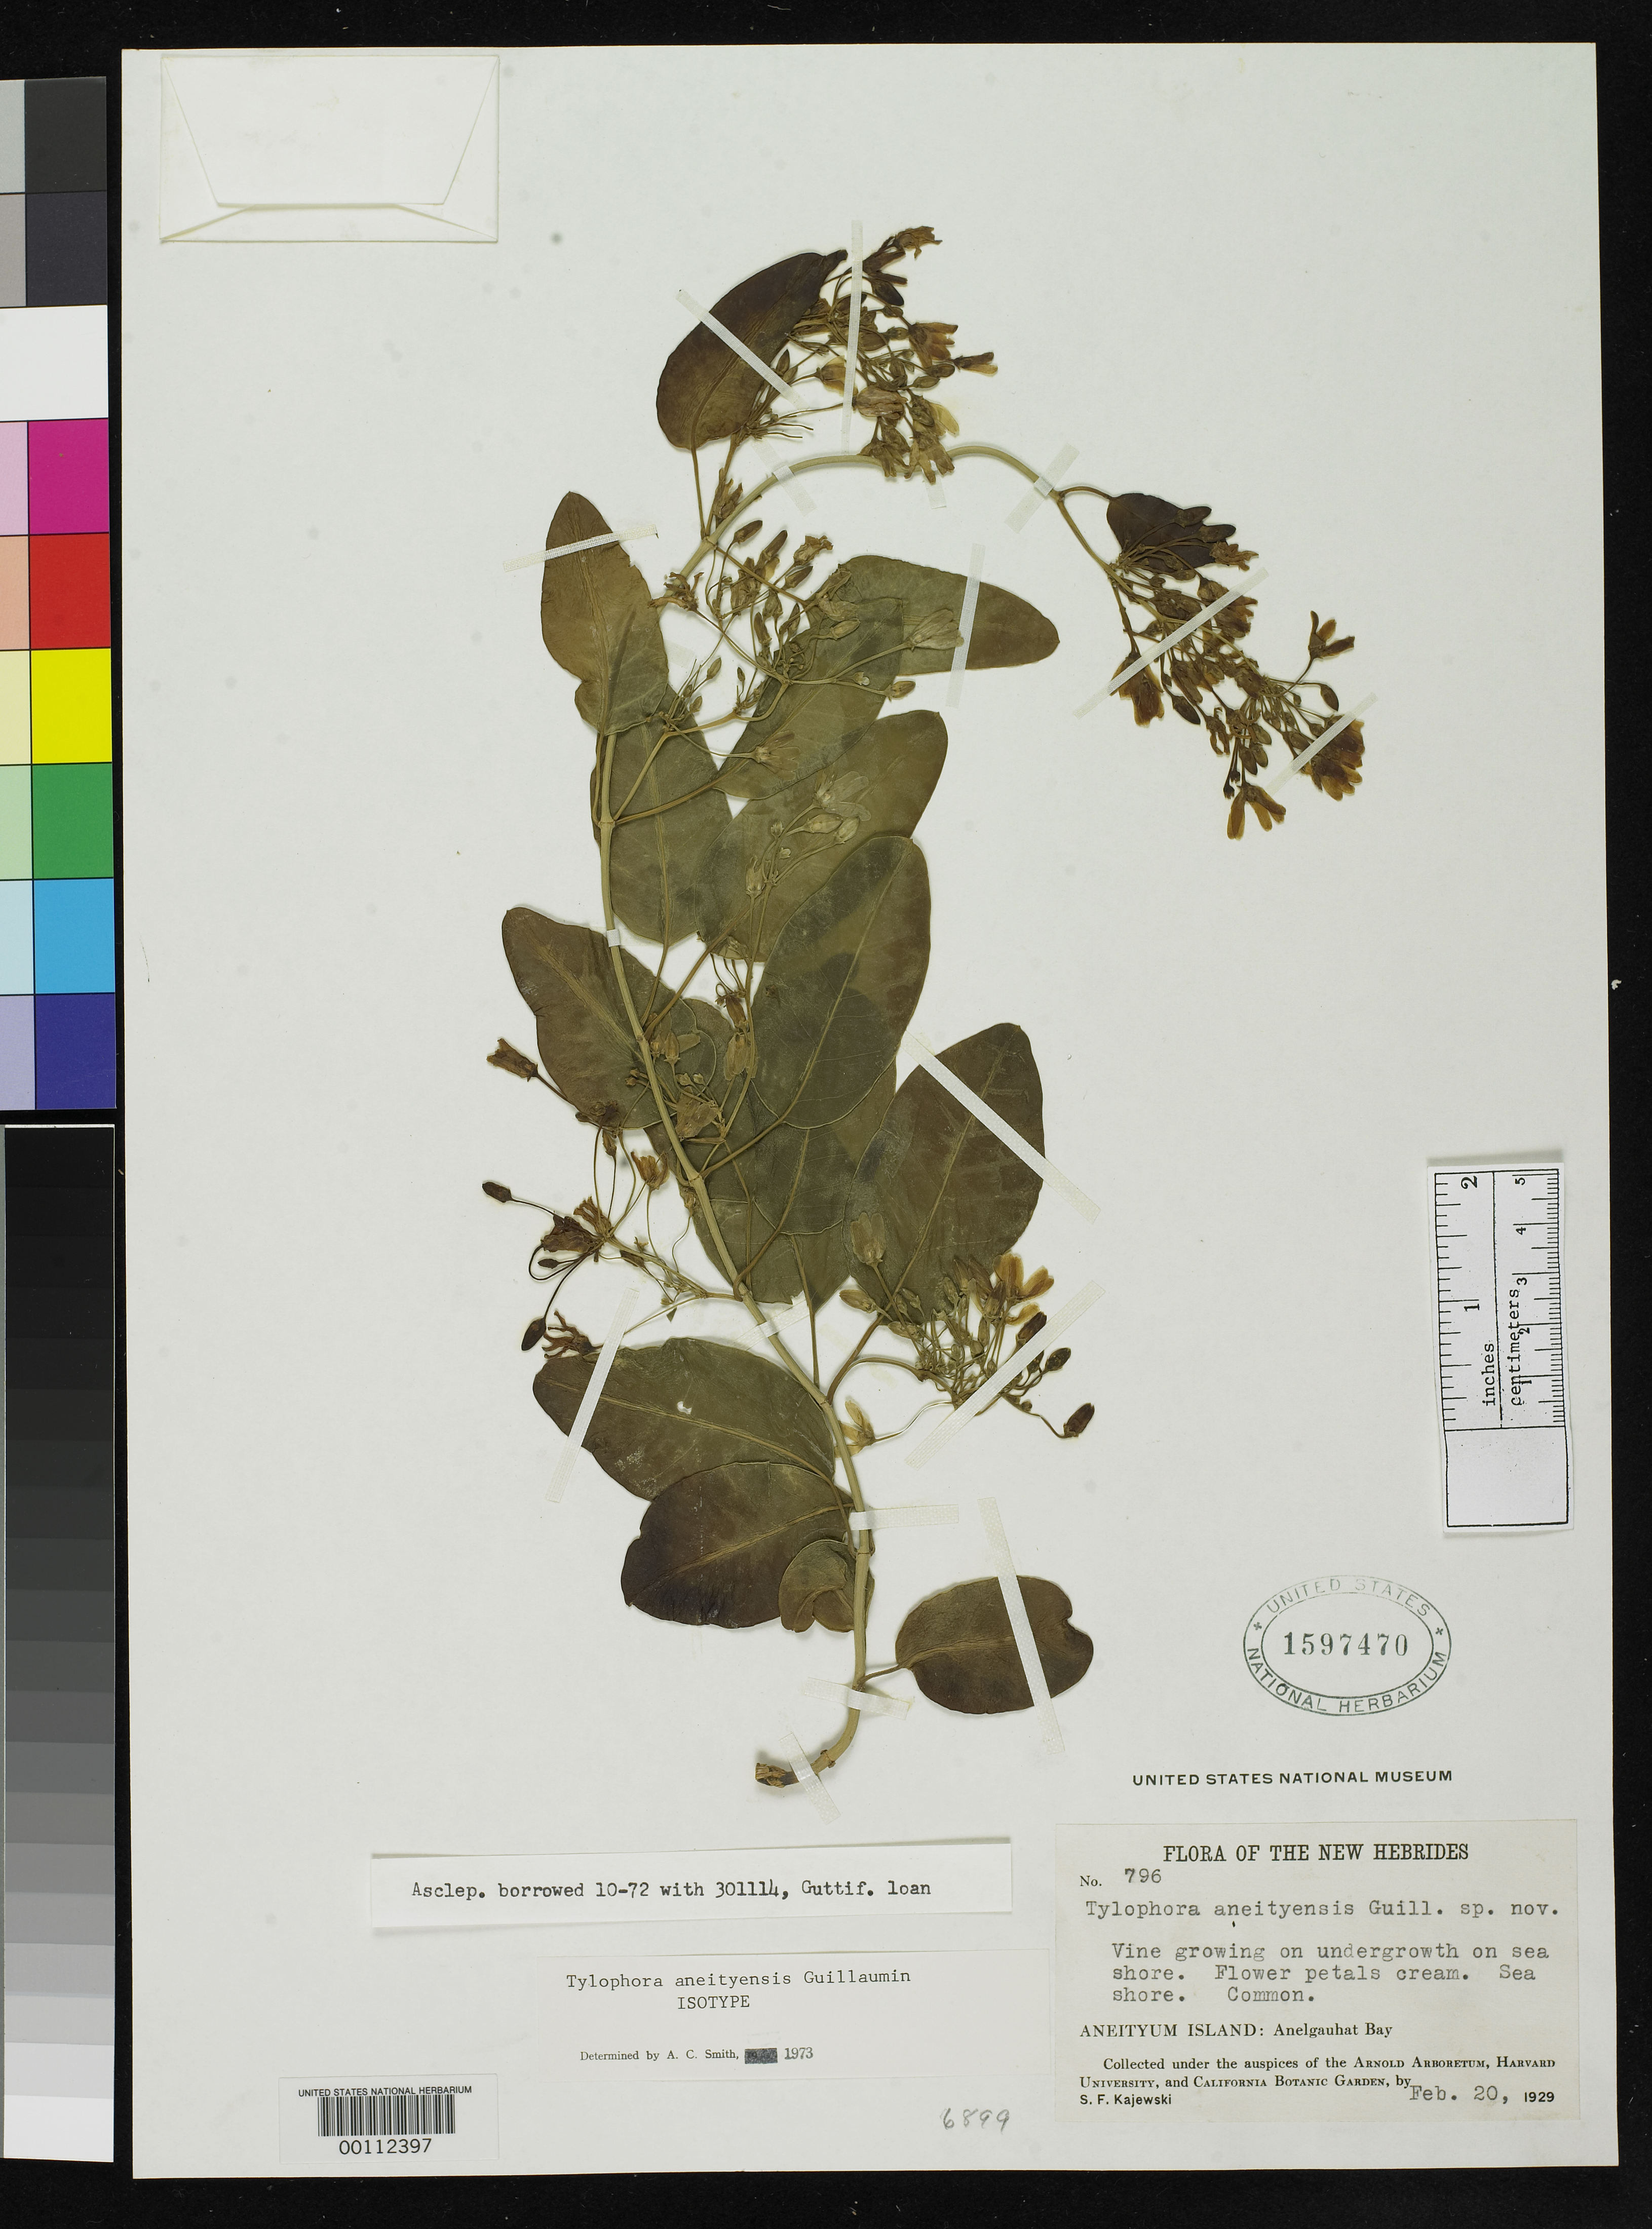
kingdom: Plantae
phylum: Tracheophyta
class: Magnoliopsida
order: Gentianales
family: Apocynaceae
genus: Tylophora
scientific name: Tylophora aneityensis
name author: Guillaumin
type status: Isotype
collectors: S. Kajewski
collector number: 796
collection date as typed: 21 Feb 1929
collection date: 1929-02-21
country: Vanuatu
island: Anatom [Aneityum]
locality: Anelgauhat Bay.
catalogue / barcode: US 1597470